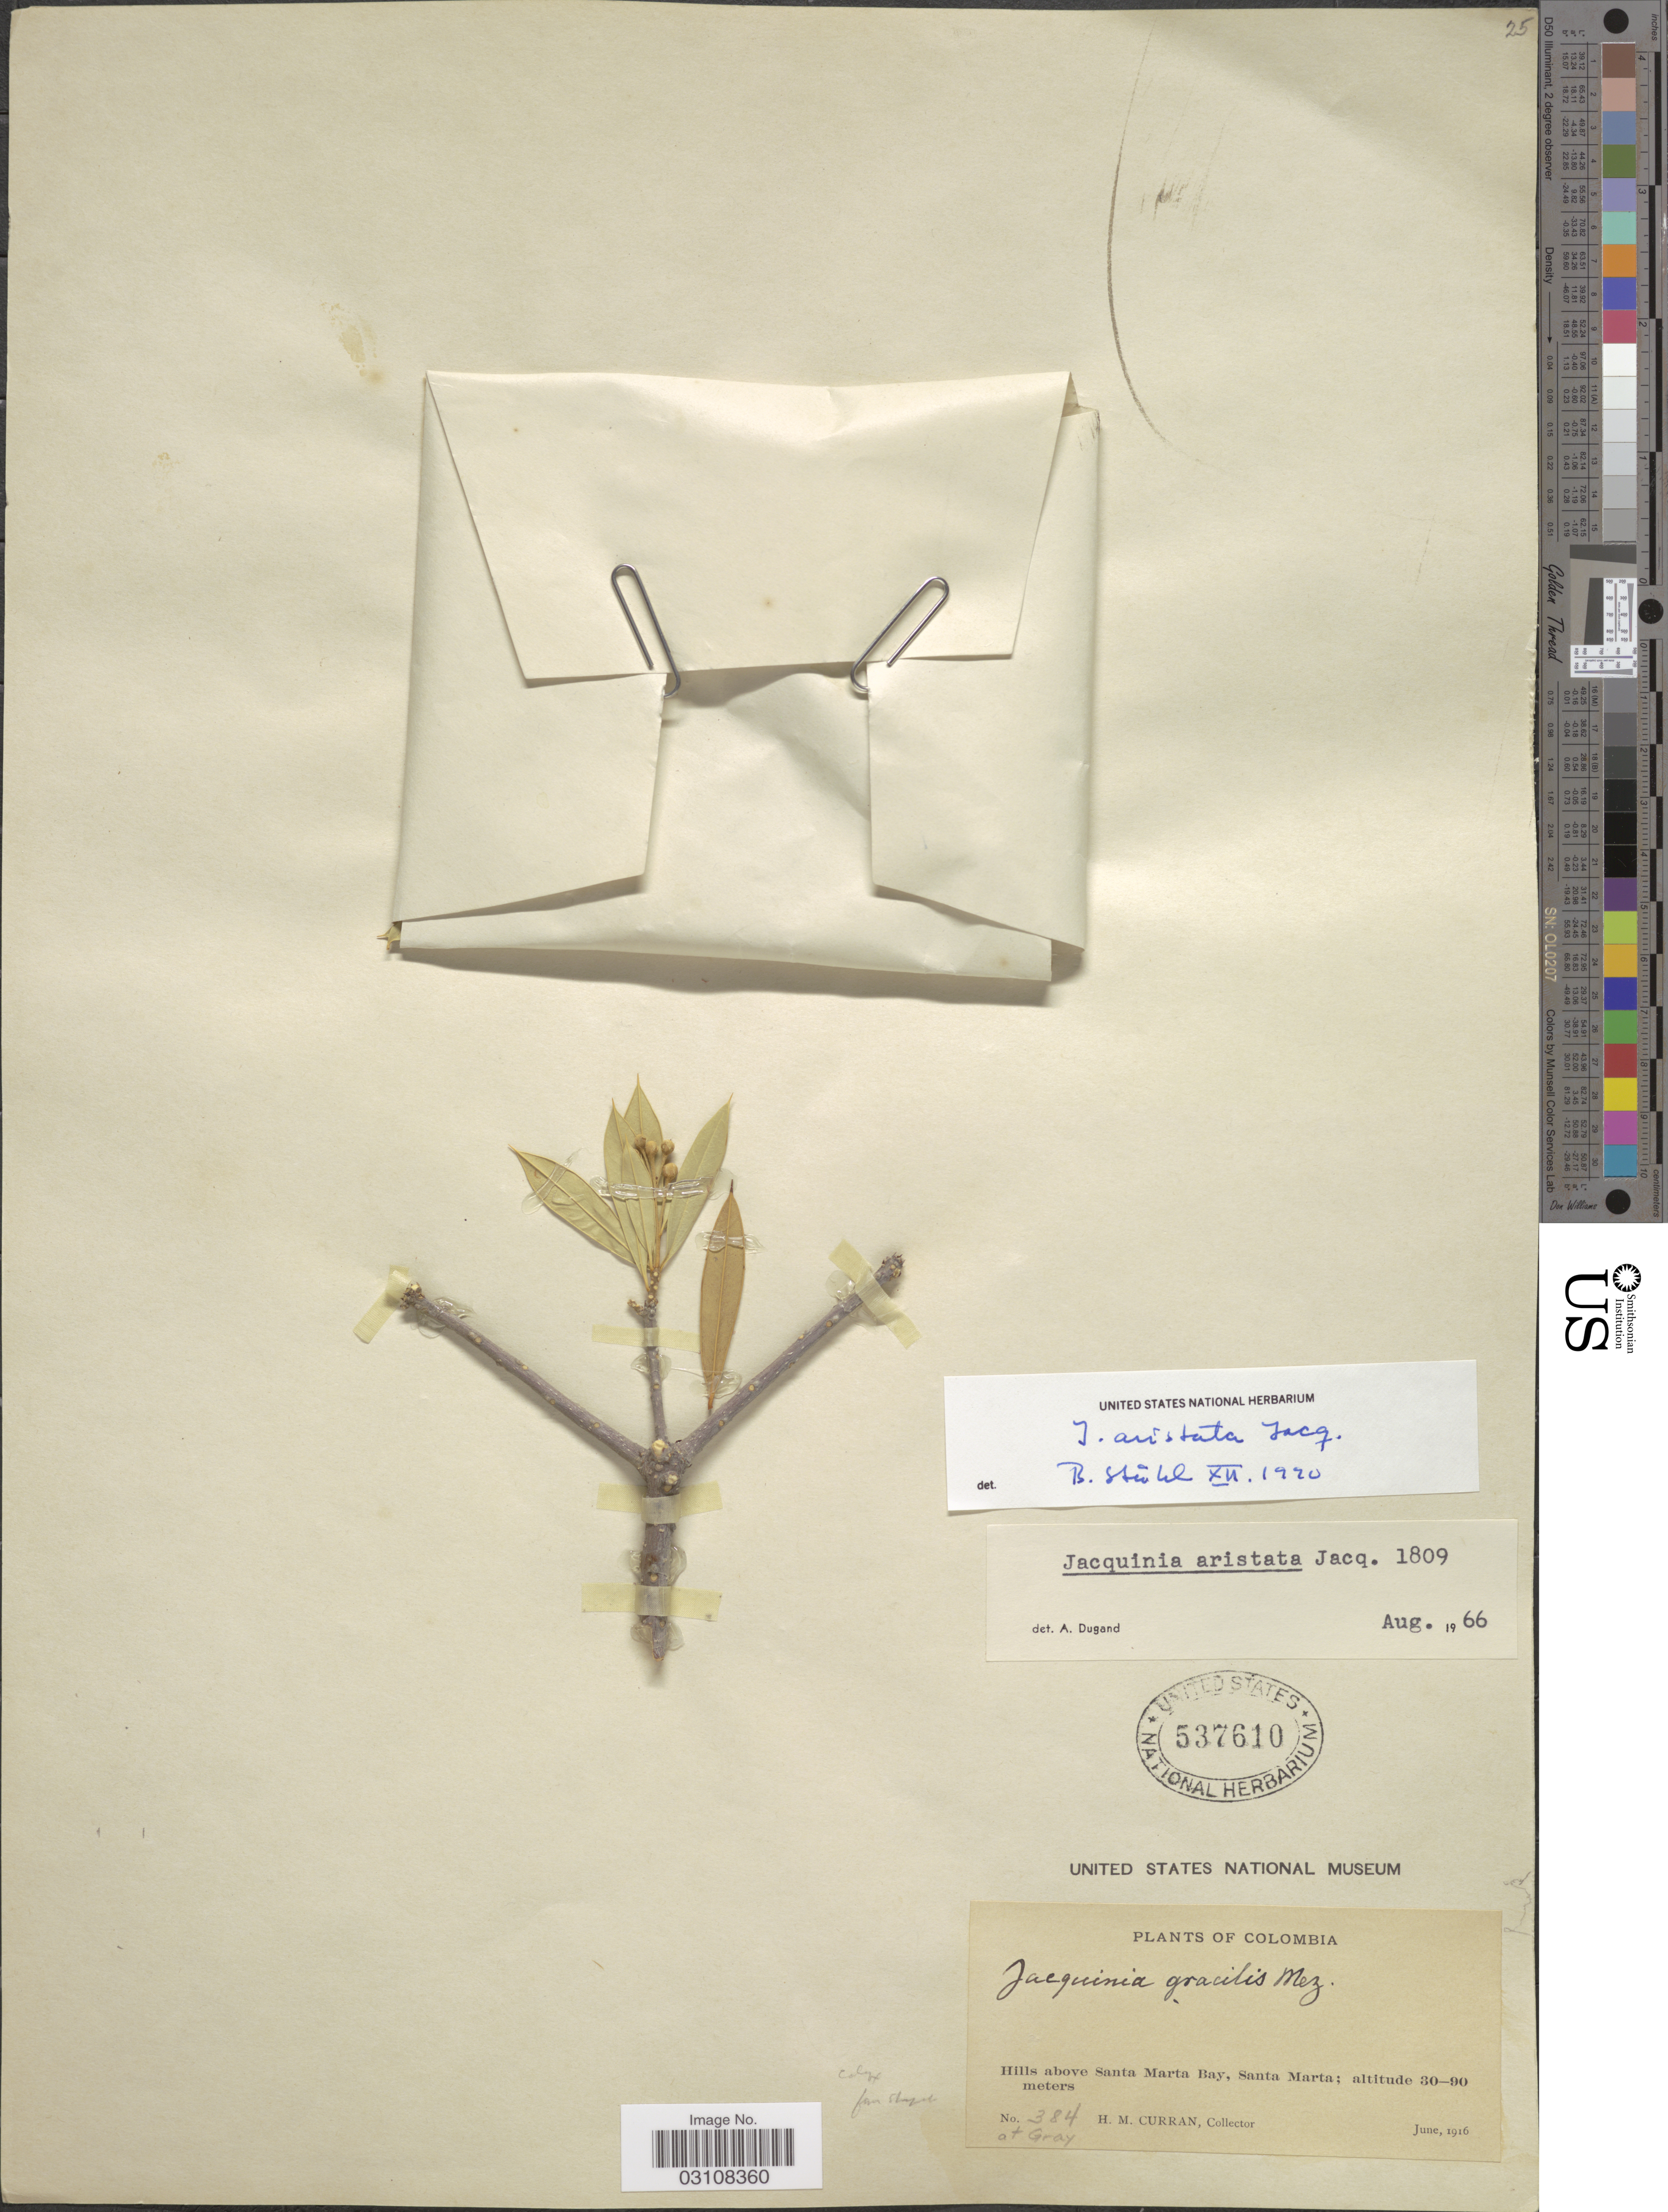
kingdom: Plantae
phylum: Tracheophyta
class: Magnoliopsida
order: Ericales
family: Primulaceae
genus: Bonellia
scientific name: Bonellia frutescens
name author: (Mill.) B. Ståhl & Källersjö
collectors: H. M. Curran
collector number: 384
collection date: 1916-06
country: Colombia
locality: Hills above Santa Marta Bay, Santa Marta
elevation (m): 30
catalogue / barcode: US 537610